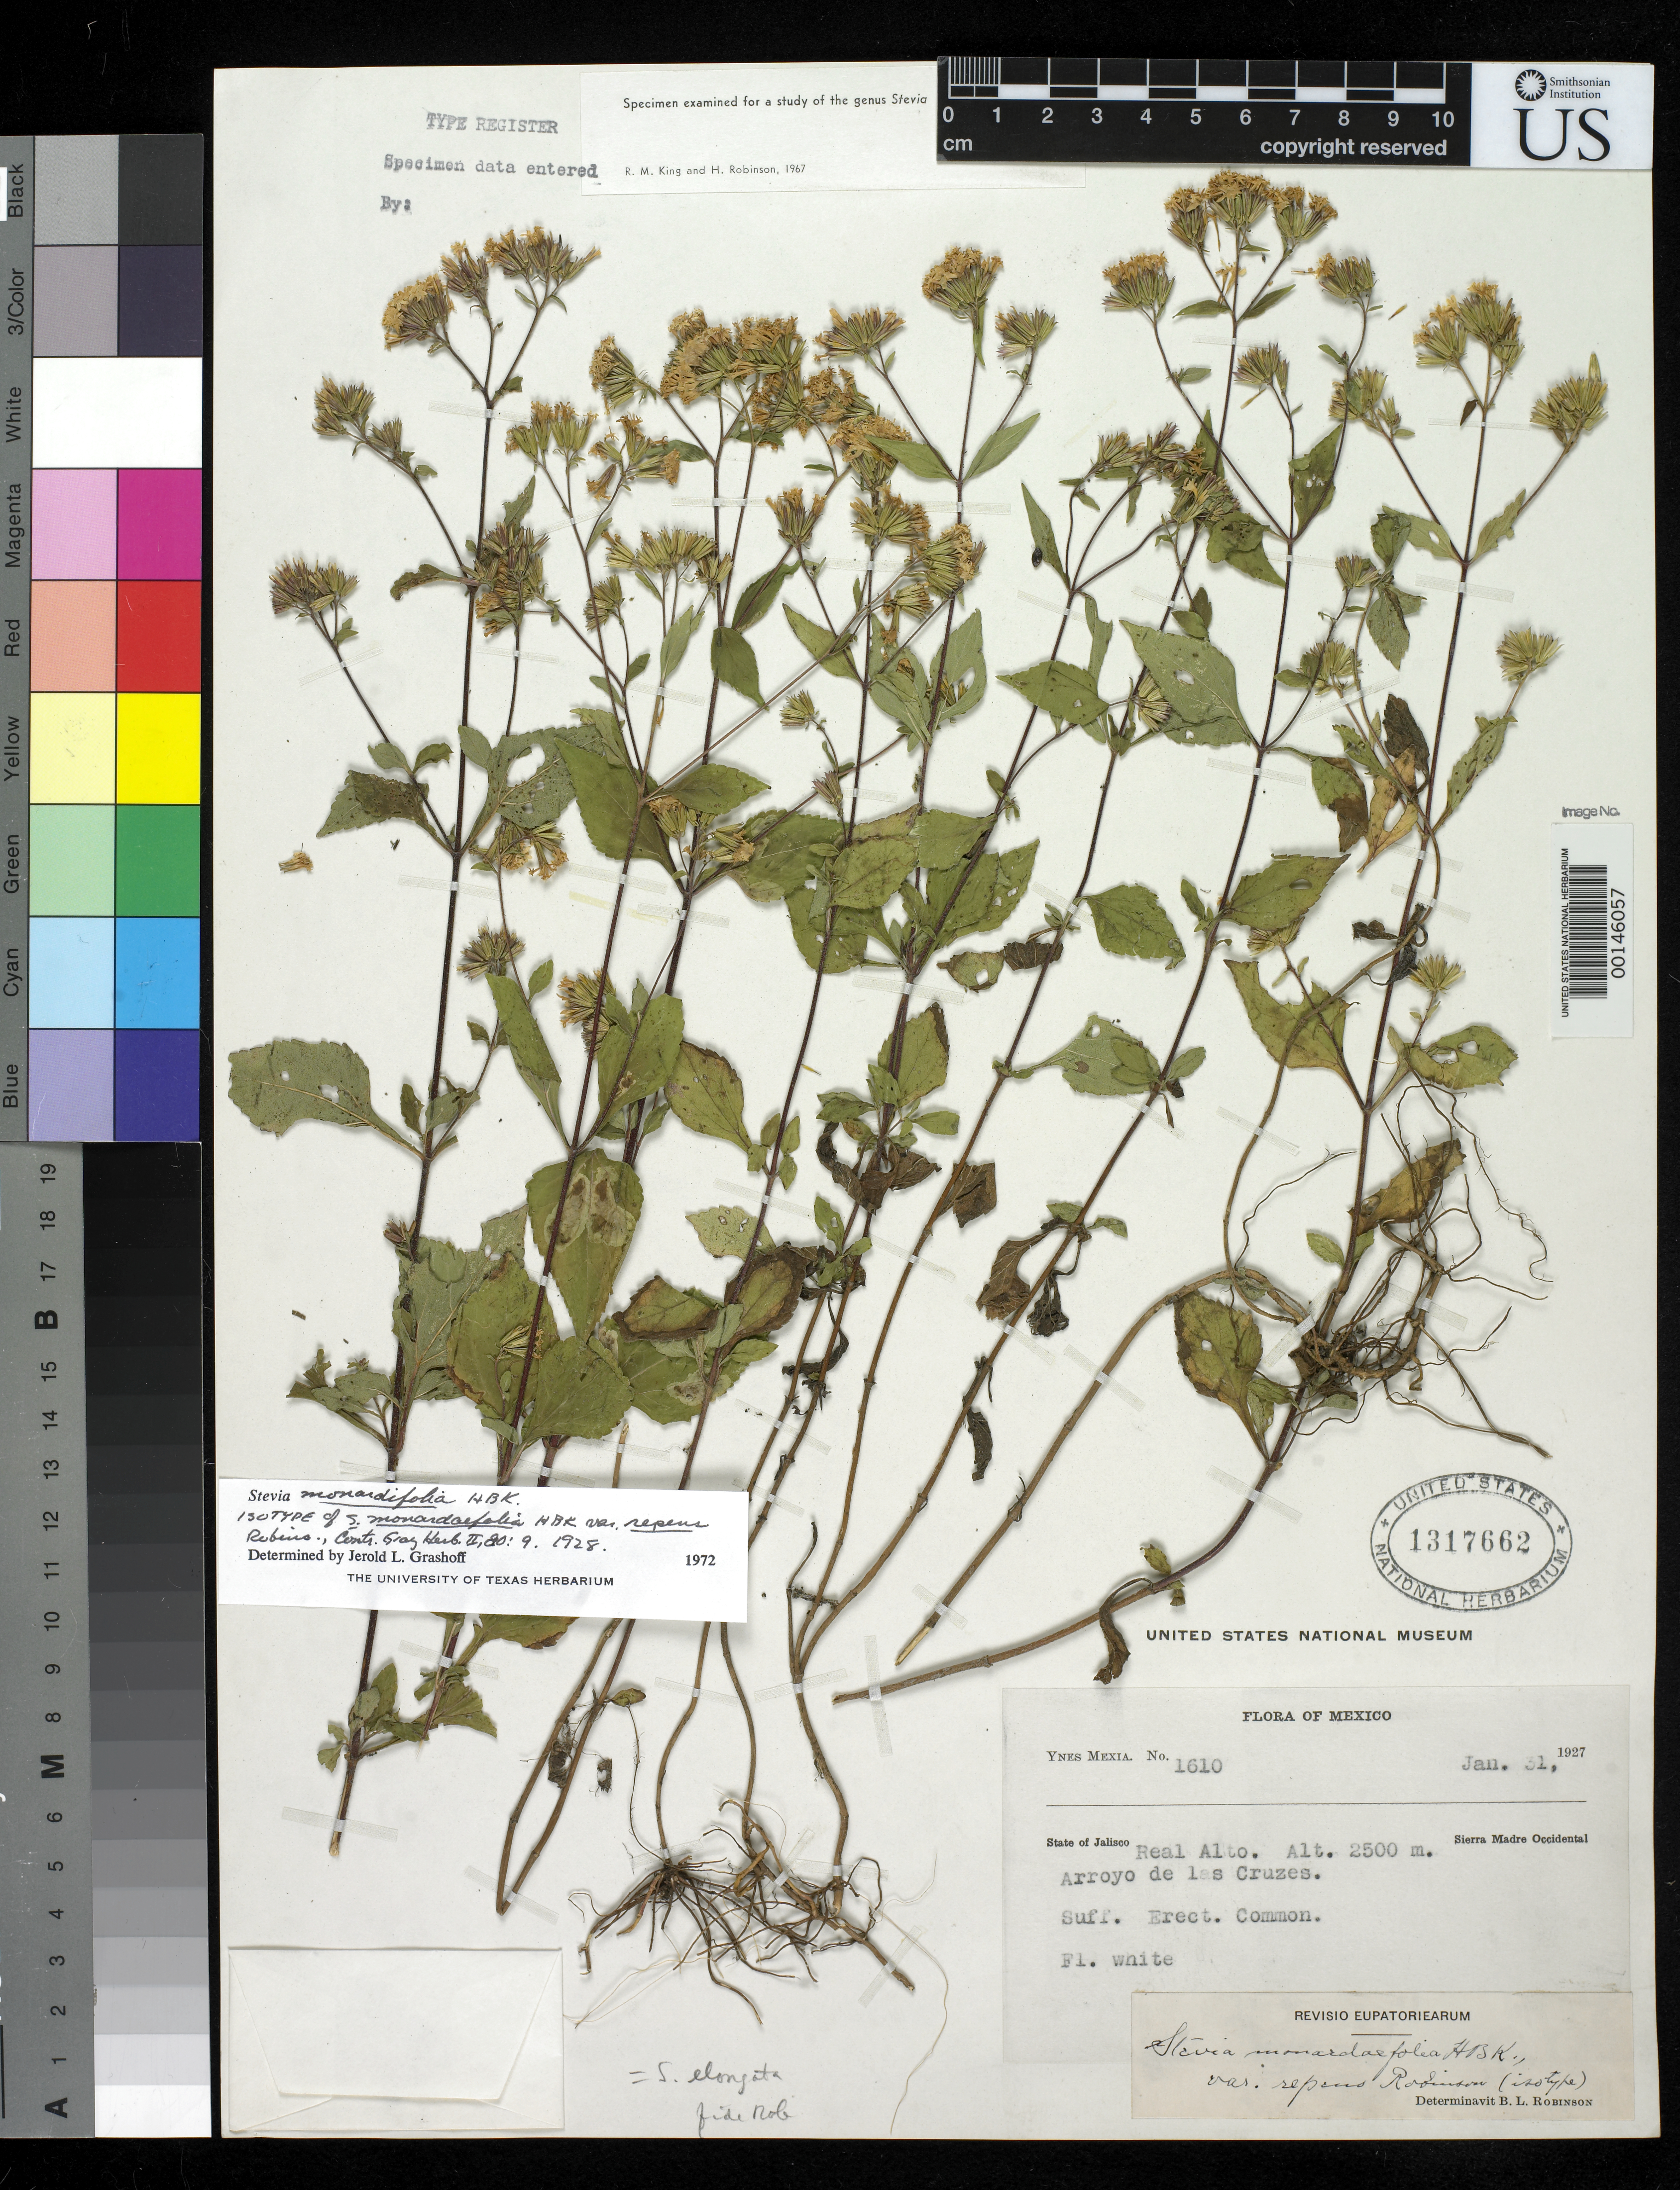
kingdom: Plantae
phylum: Tracheophyta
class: Magnoliopsida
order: Asterales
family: Asteraceae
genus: Stevia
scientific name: Stevia monardifolia var. repens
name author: B.L. Rob.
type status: Isotype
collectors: Y. Mexia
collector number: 1610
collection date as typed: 31 Jan 1927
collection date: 1927-01-31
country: Mexico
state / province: Jalisco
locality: Arroyo de Las Cruzes, Real Alto.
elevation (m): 2500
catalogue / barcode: US 1317662